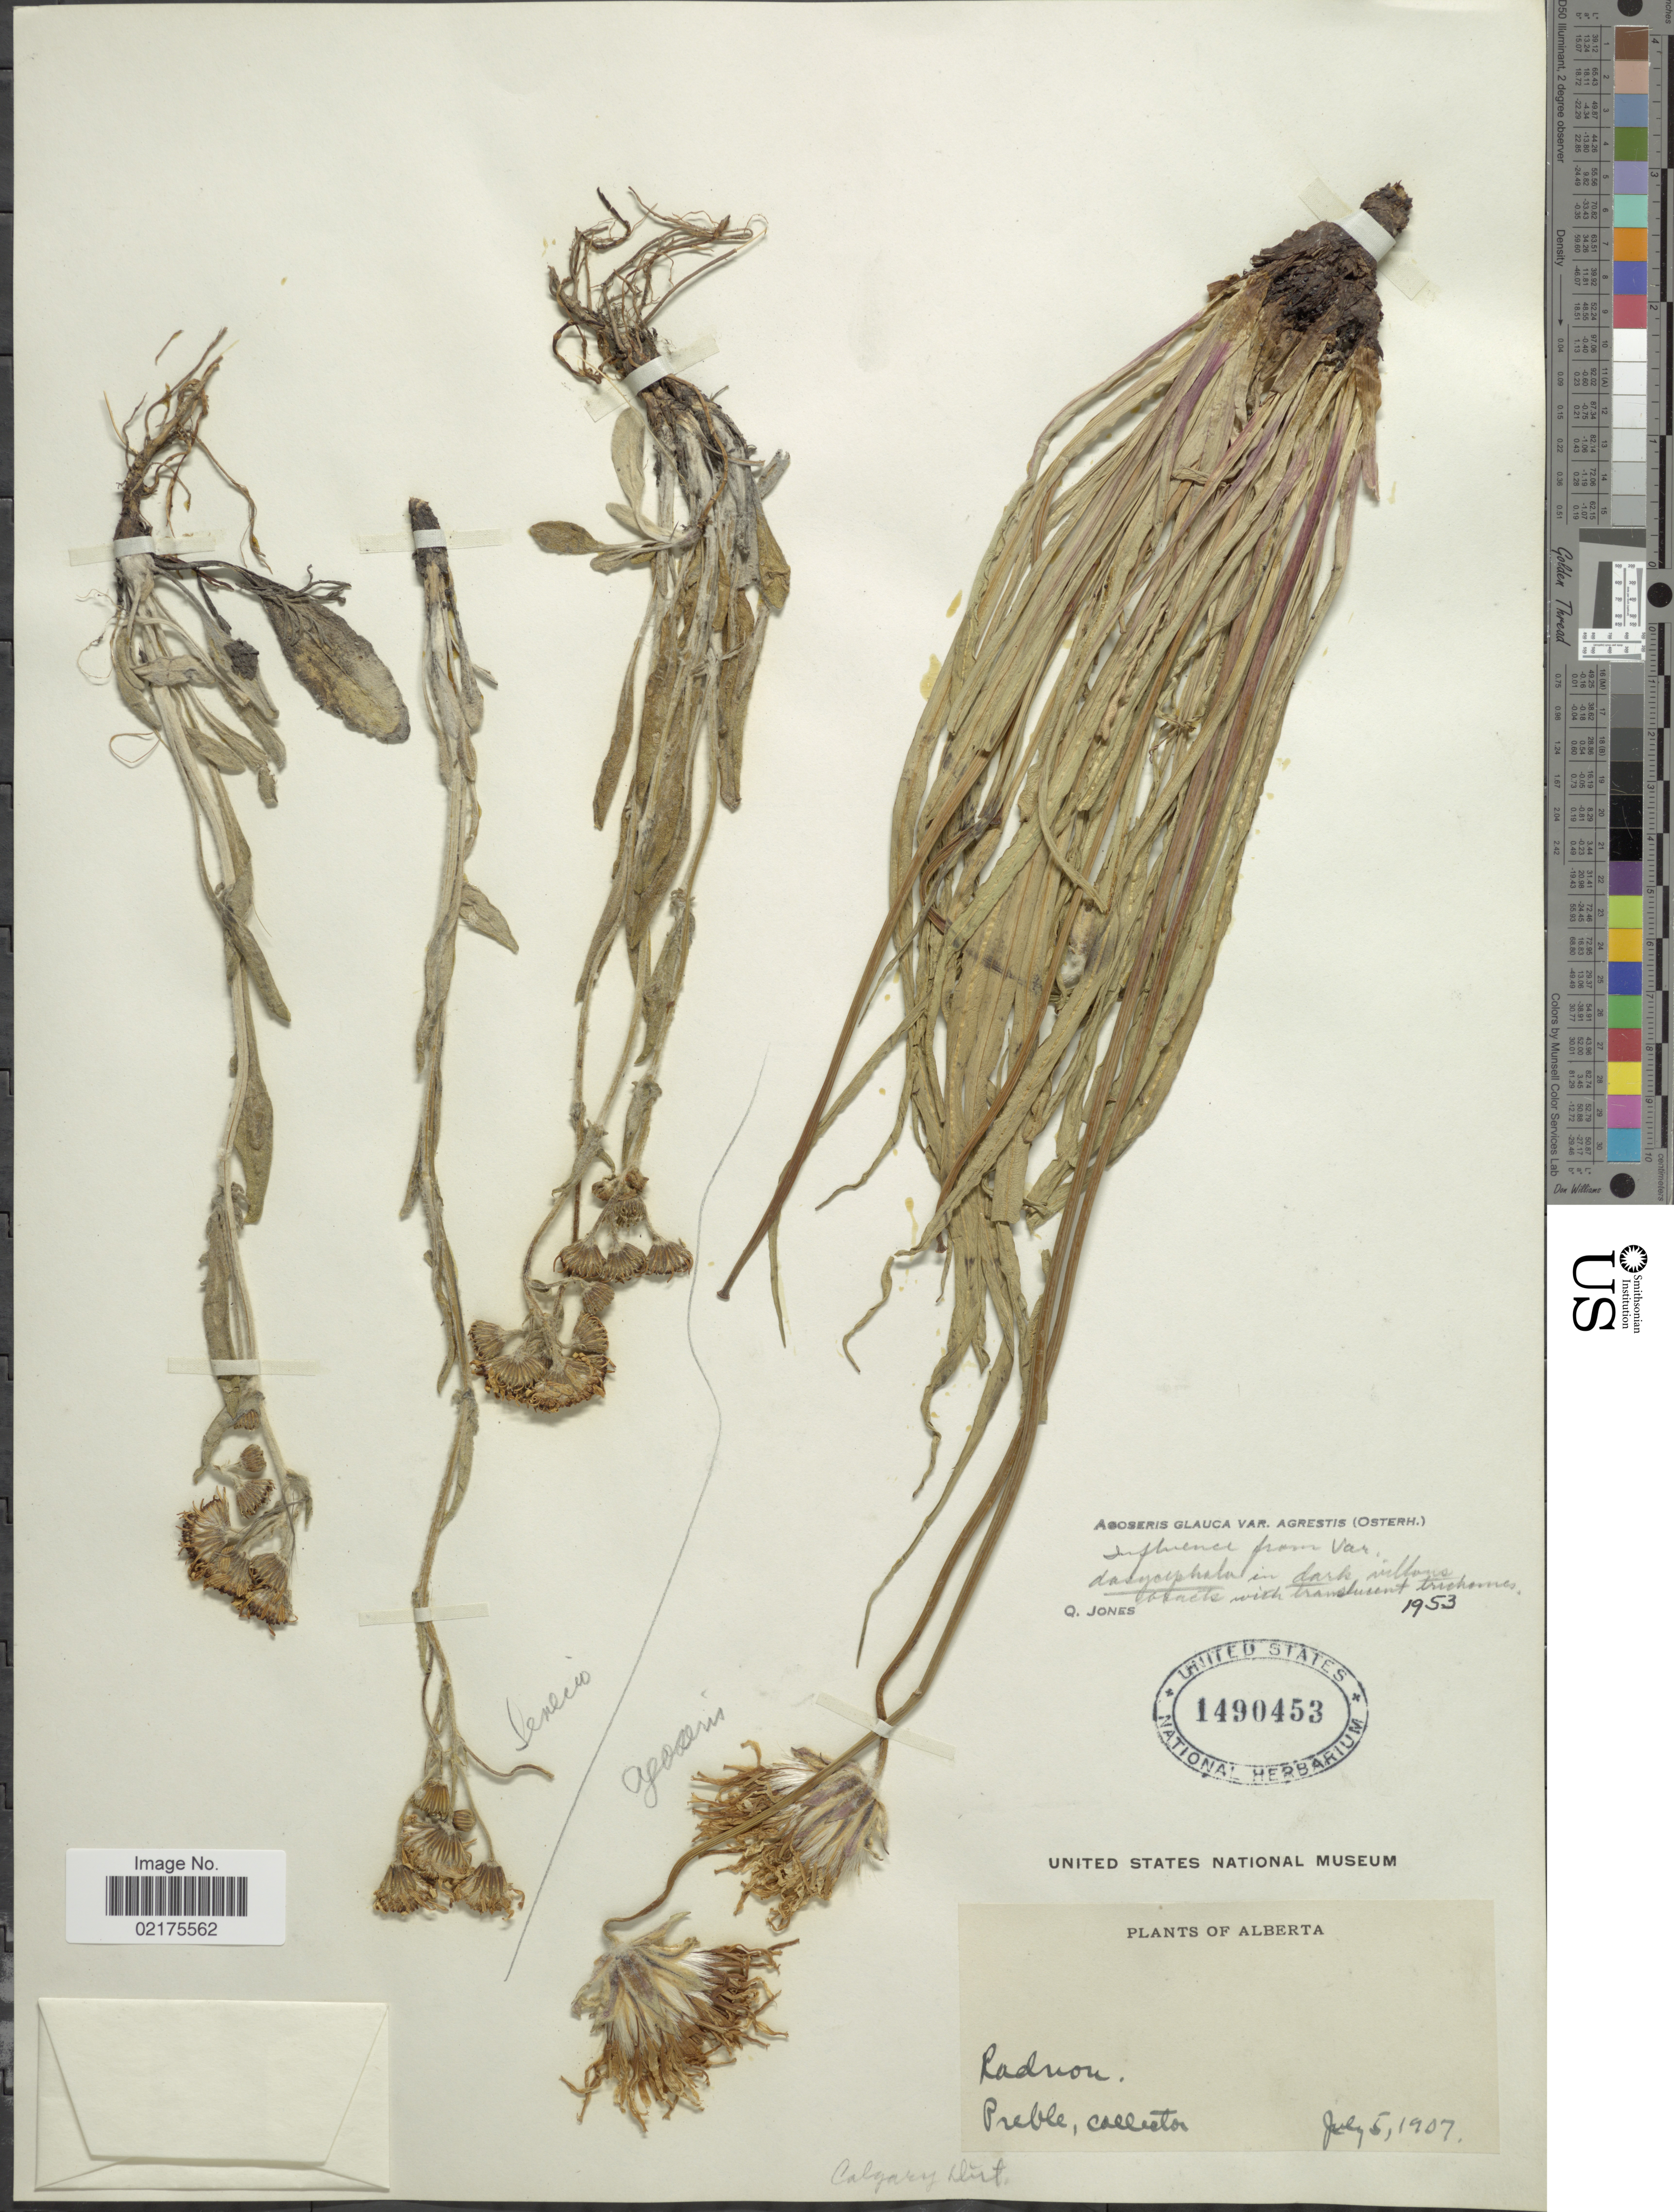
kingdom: Plantae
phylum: Tracheophyta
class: Magnoliopsida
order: Asterales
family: Asteraceae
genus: Agoseris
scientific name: Agoseris glauca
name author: (Pursh) Raf.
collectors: Preble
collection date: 1907-07-05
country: Canada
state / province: Alberta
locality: Radnon, Calgary Dist.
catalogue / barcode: US 1490453